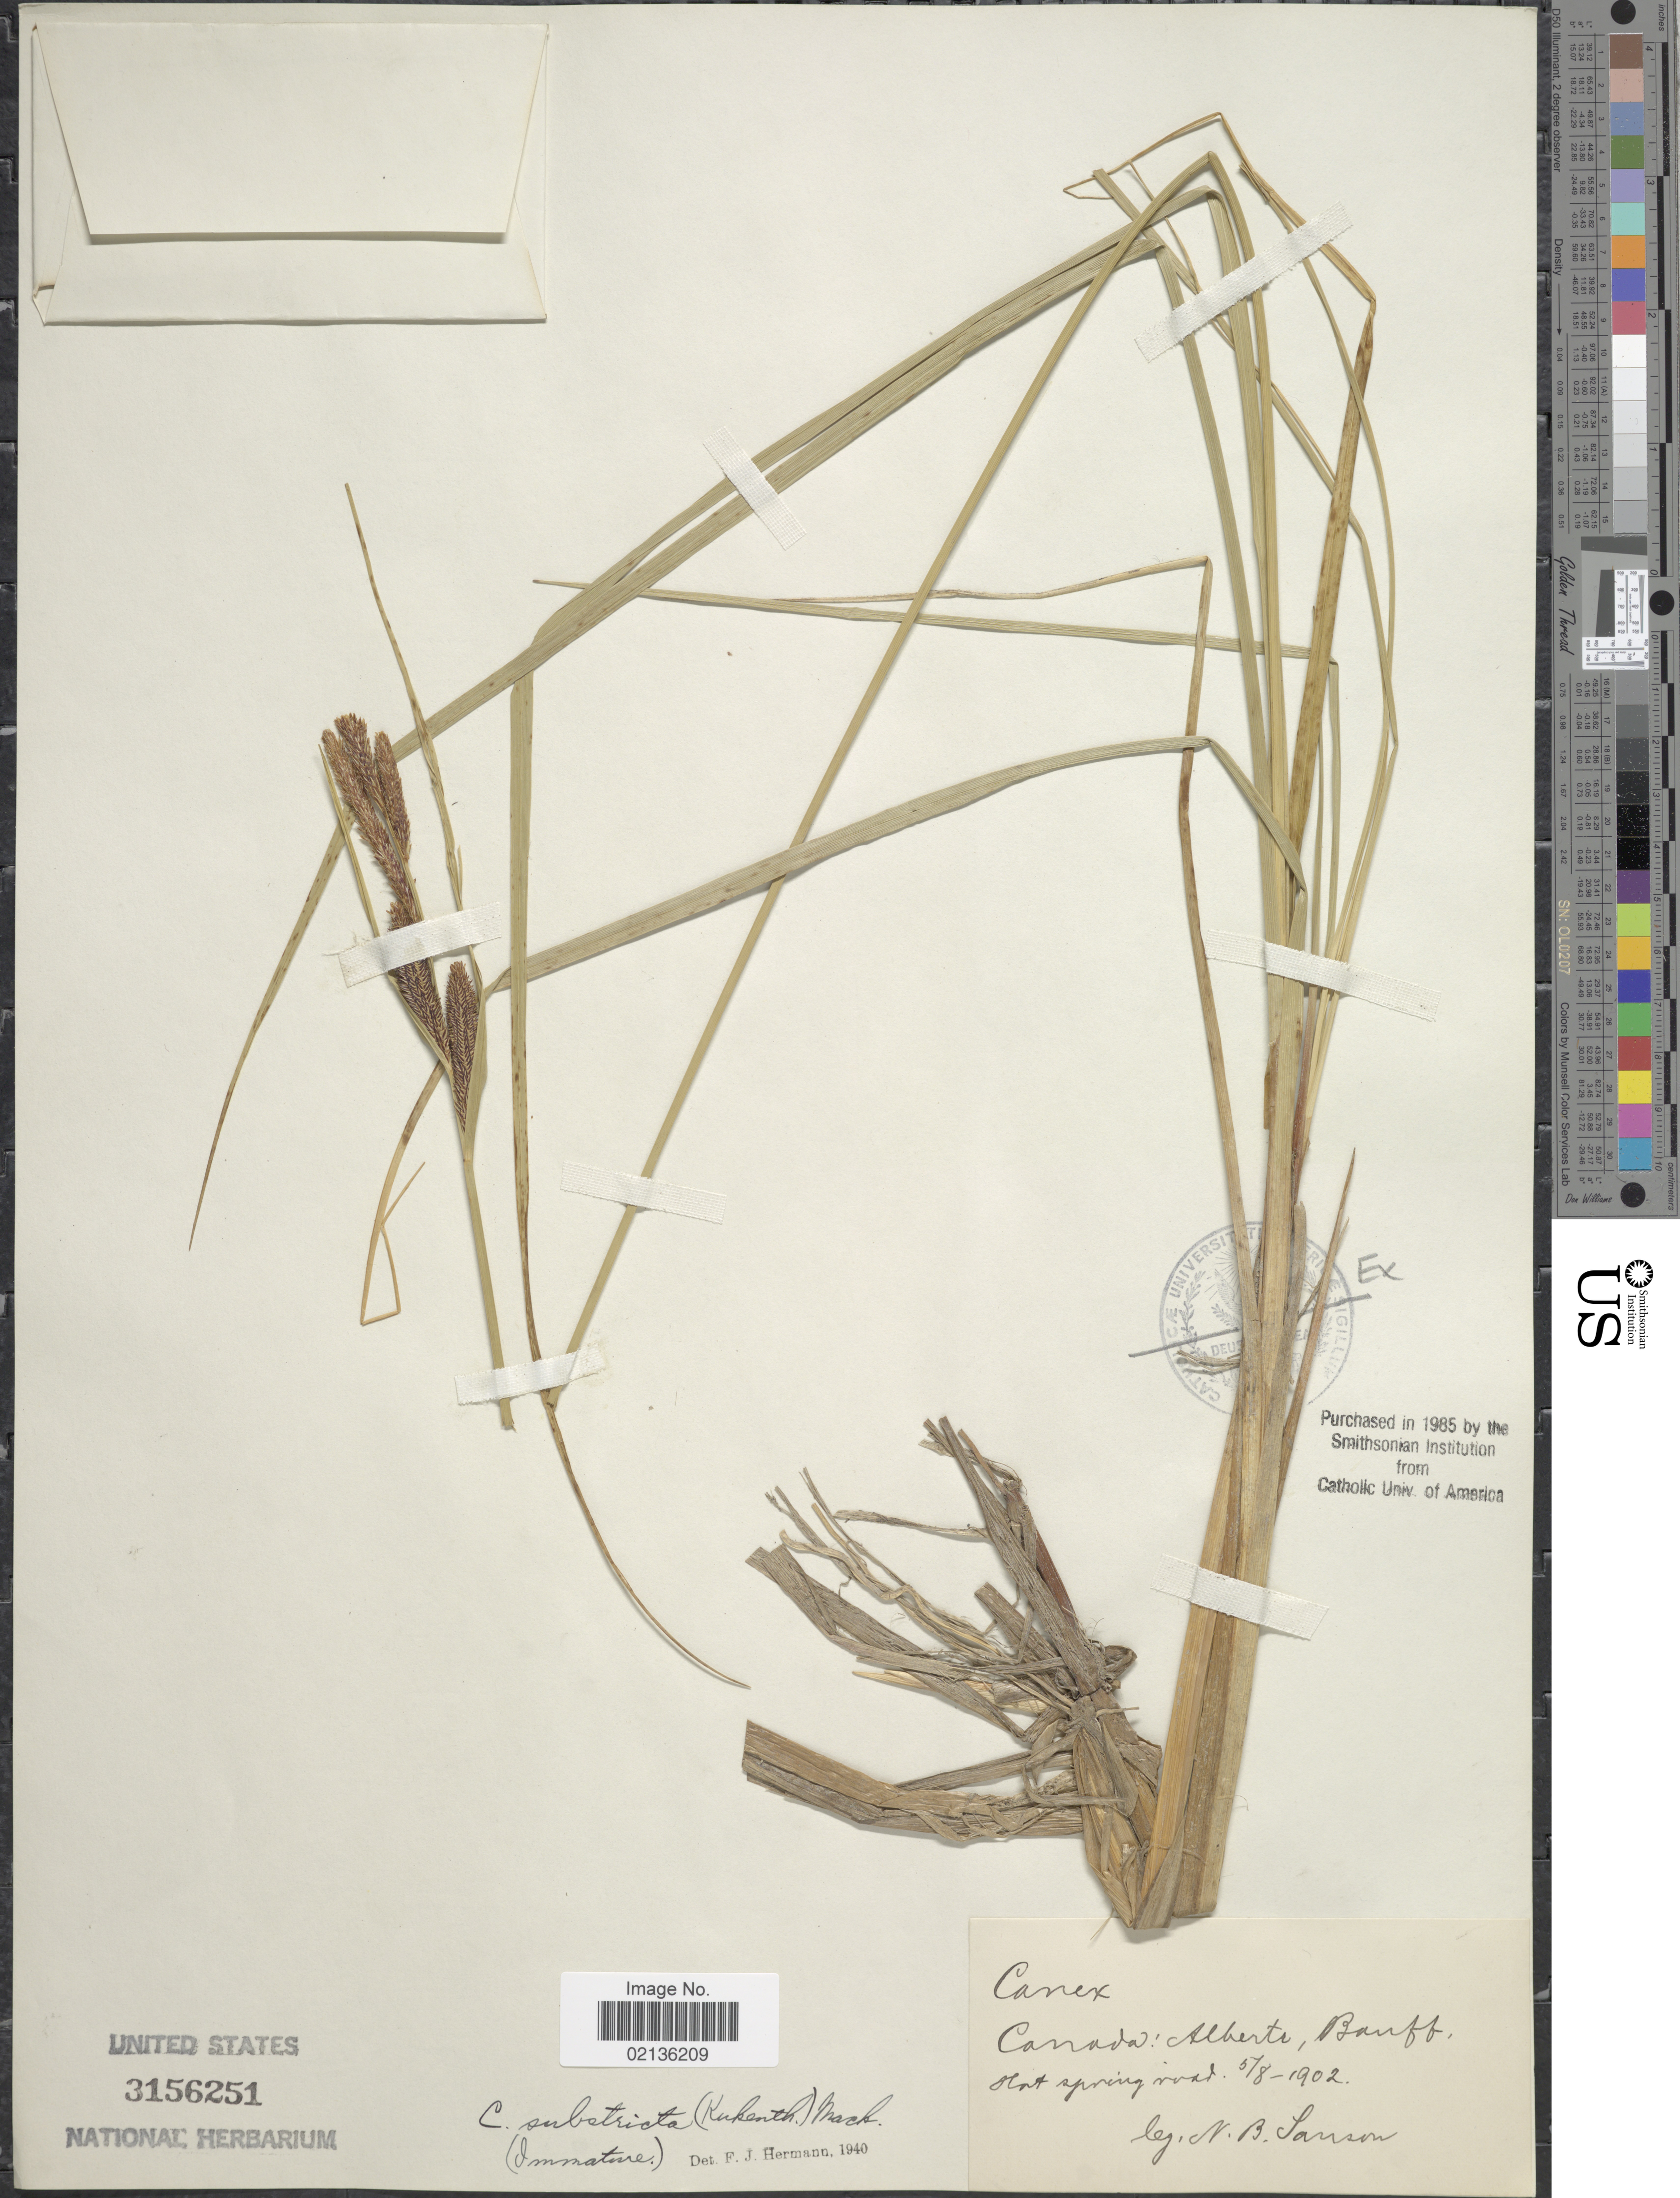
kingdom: Plantae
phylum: Tracheophyta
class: Liliopsida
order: Poales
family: Cyperaceae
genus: Carex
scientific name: Carex aquatilis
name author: Wahlenb.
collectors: N. Sanson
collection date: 1902-08-05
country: Canada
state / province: Alberta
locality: Banff, Hot Spring Road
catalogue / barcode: US 3156251